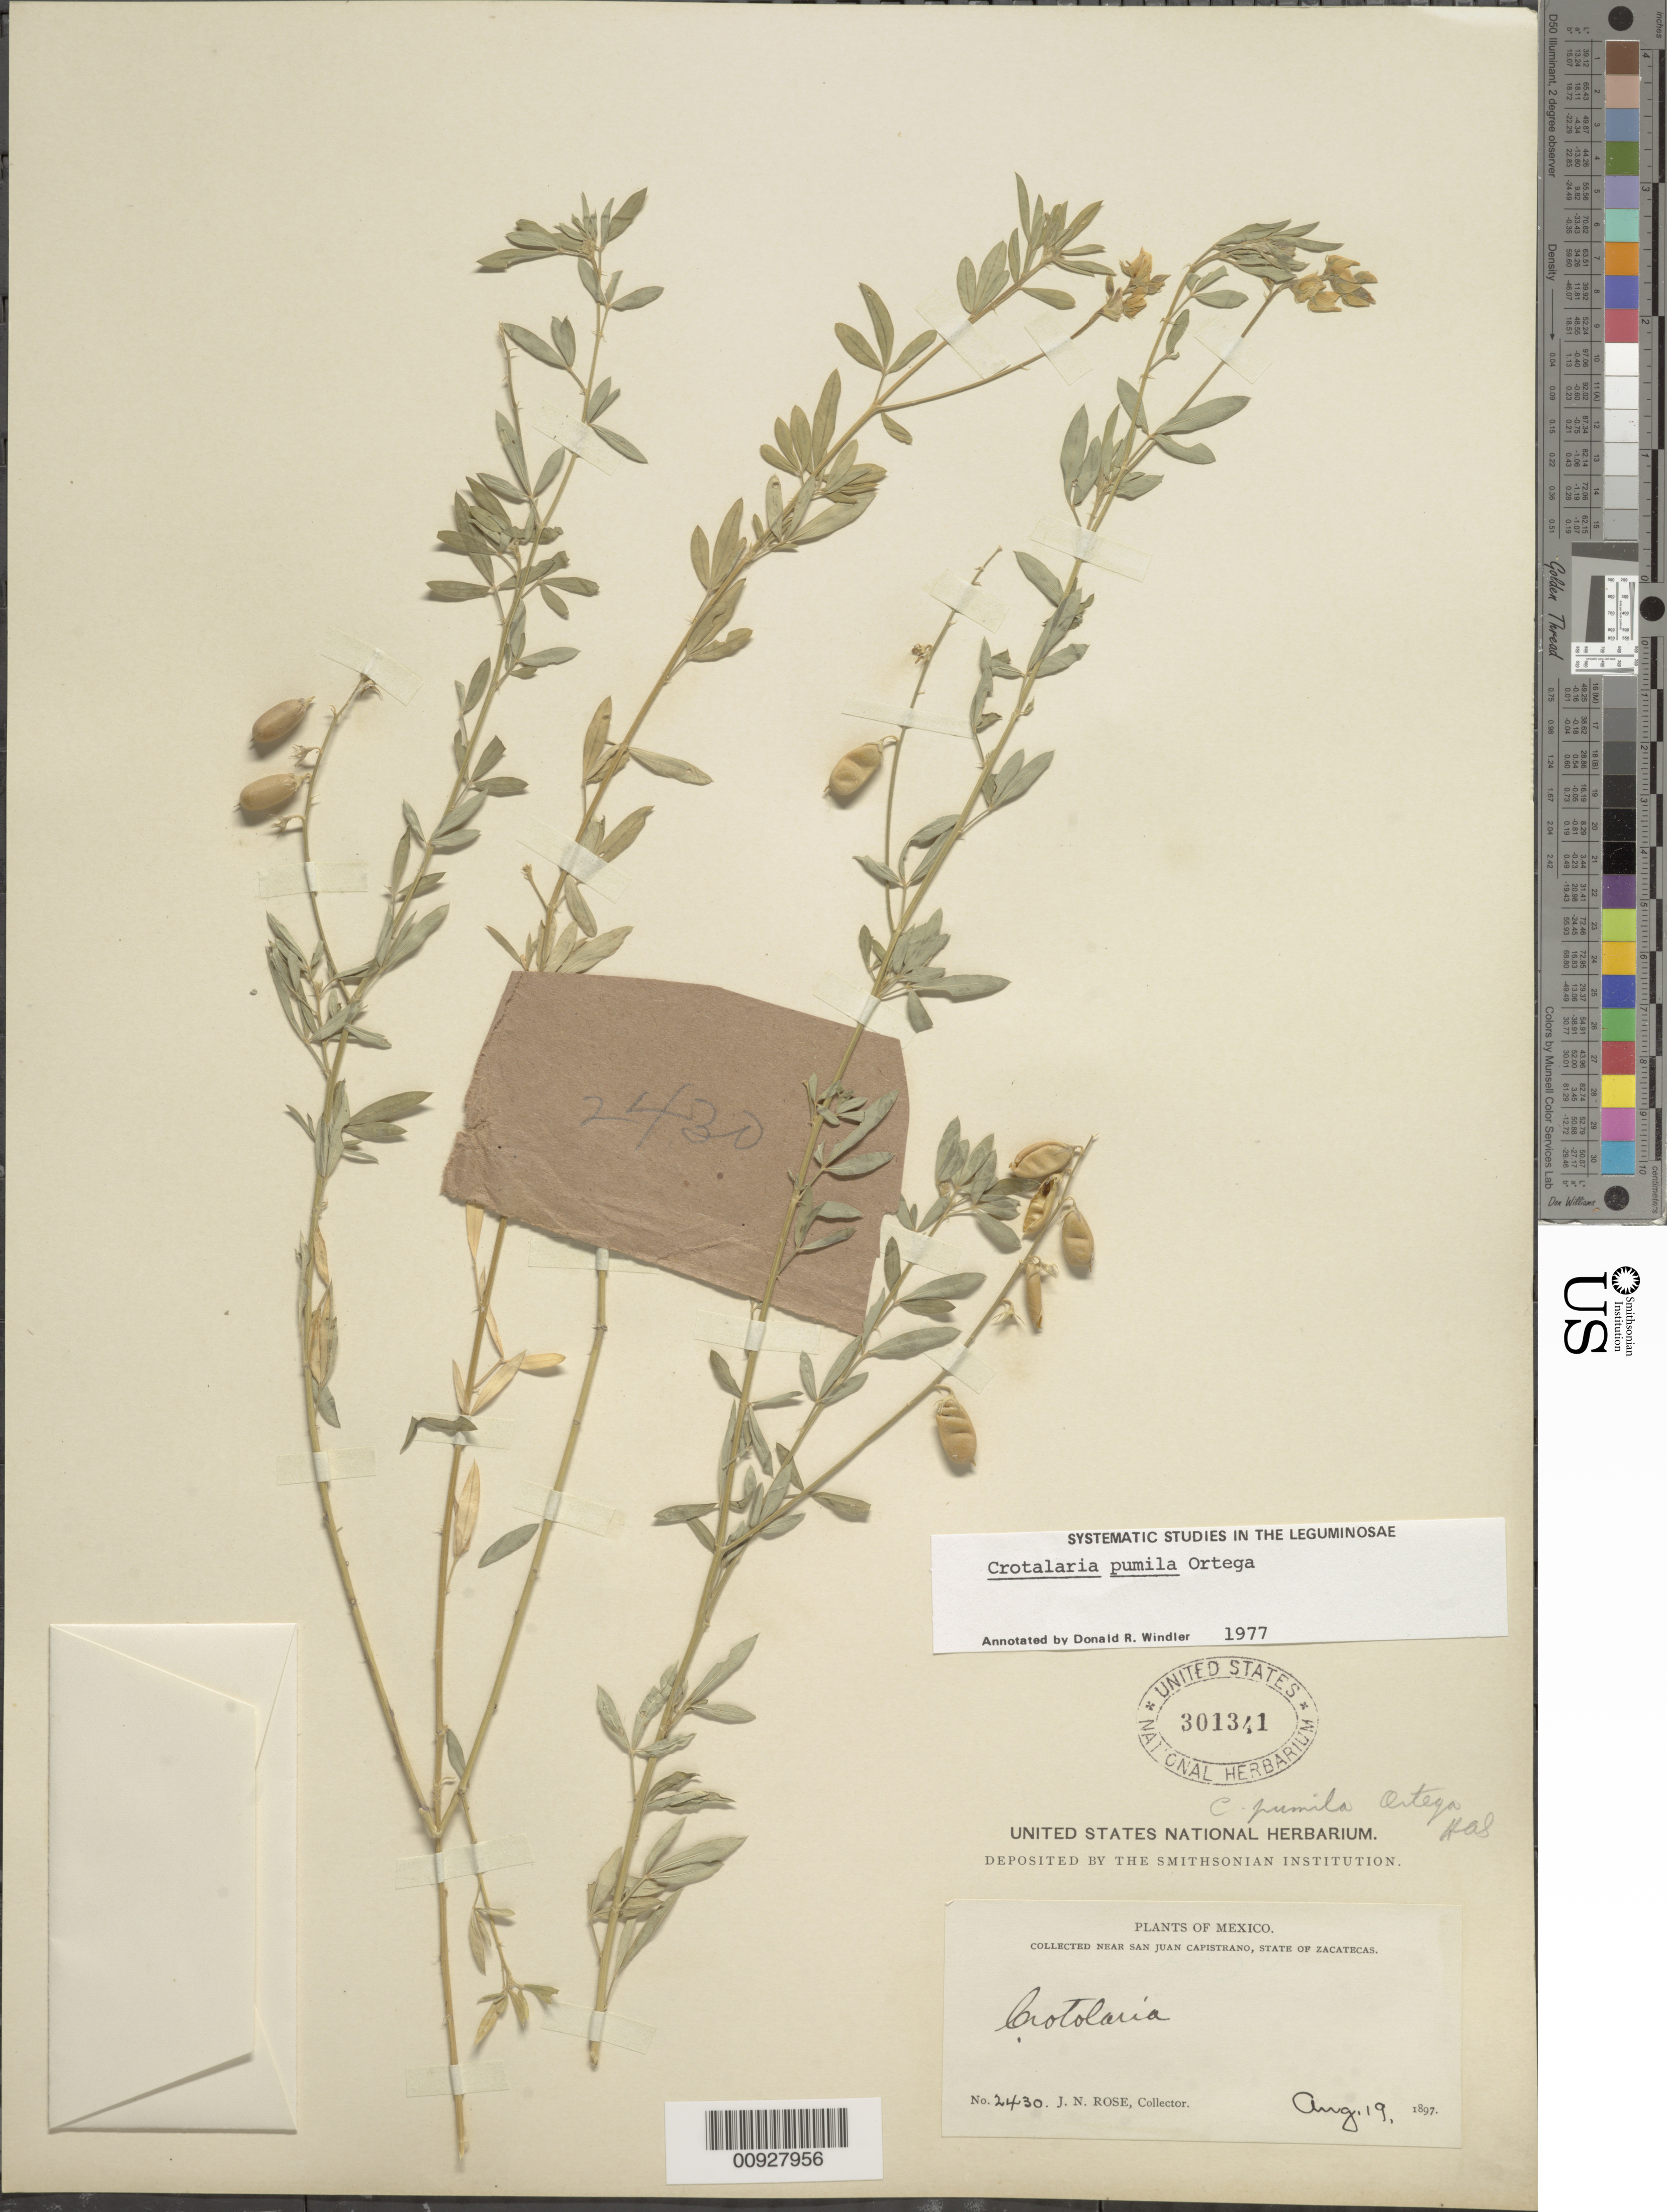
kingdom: Plantae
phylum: Tracheophyta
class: Magnoliopsida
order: Fabales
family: Fabaceae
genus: Crotalaria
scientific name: Crotalaria pumila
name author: Ortega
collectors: J. N. Rose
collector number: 2430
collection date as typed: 19 Aug 1897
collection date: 1897-08-19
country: Mexico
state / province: Zacatecas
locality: Near San Juan Capistrano, State of Zacatecas.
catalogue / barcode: US 301341